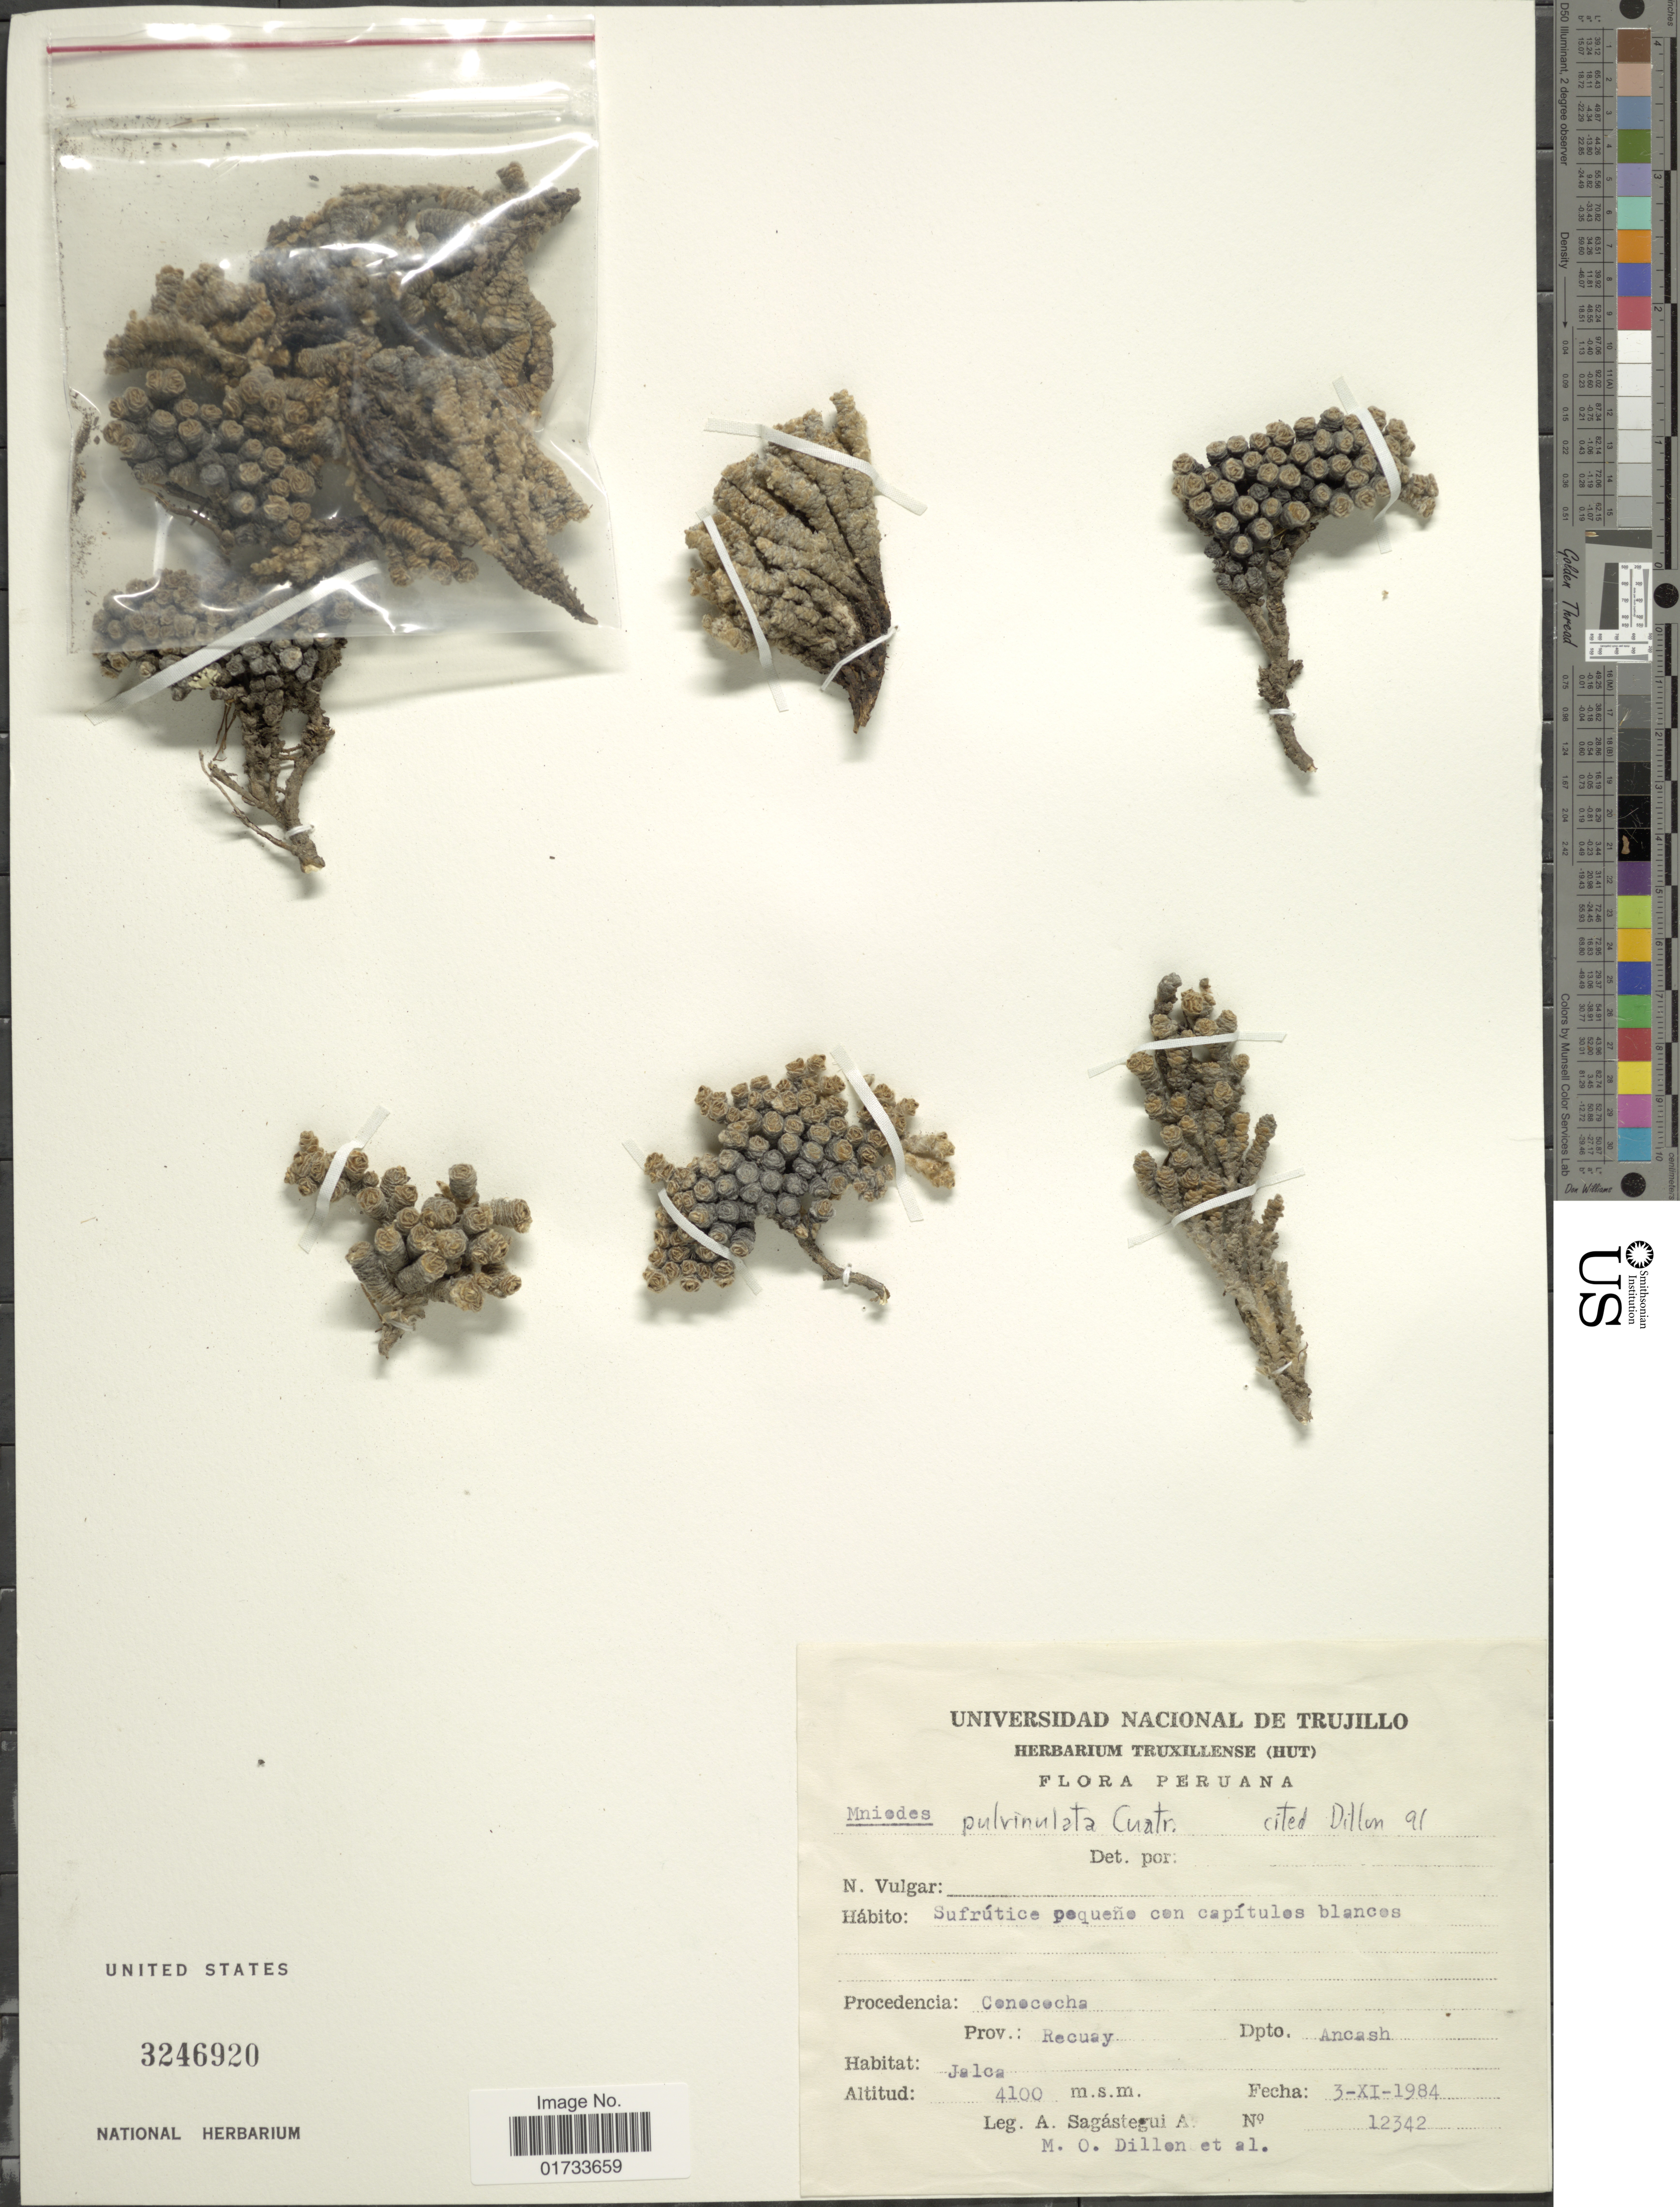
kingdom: Plantae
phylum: Tracheophyta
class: Magnoliopsida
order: Asterales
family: Asteraceae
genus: Mniodes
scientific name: Mniodes pulvinata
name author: Cuatrec.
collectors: A. Sagástegui A., M. Dillen & et al.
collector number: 12342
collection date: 1984-11-03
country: Peru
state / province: Ancash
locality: Sufrútice pequeño con capítules blancos, Procedencia: Conococha, Prov. Recuay, Jalca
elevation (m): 4100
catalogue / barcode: US 3246920